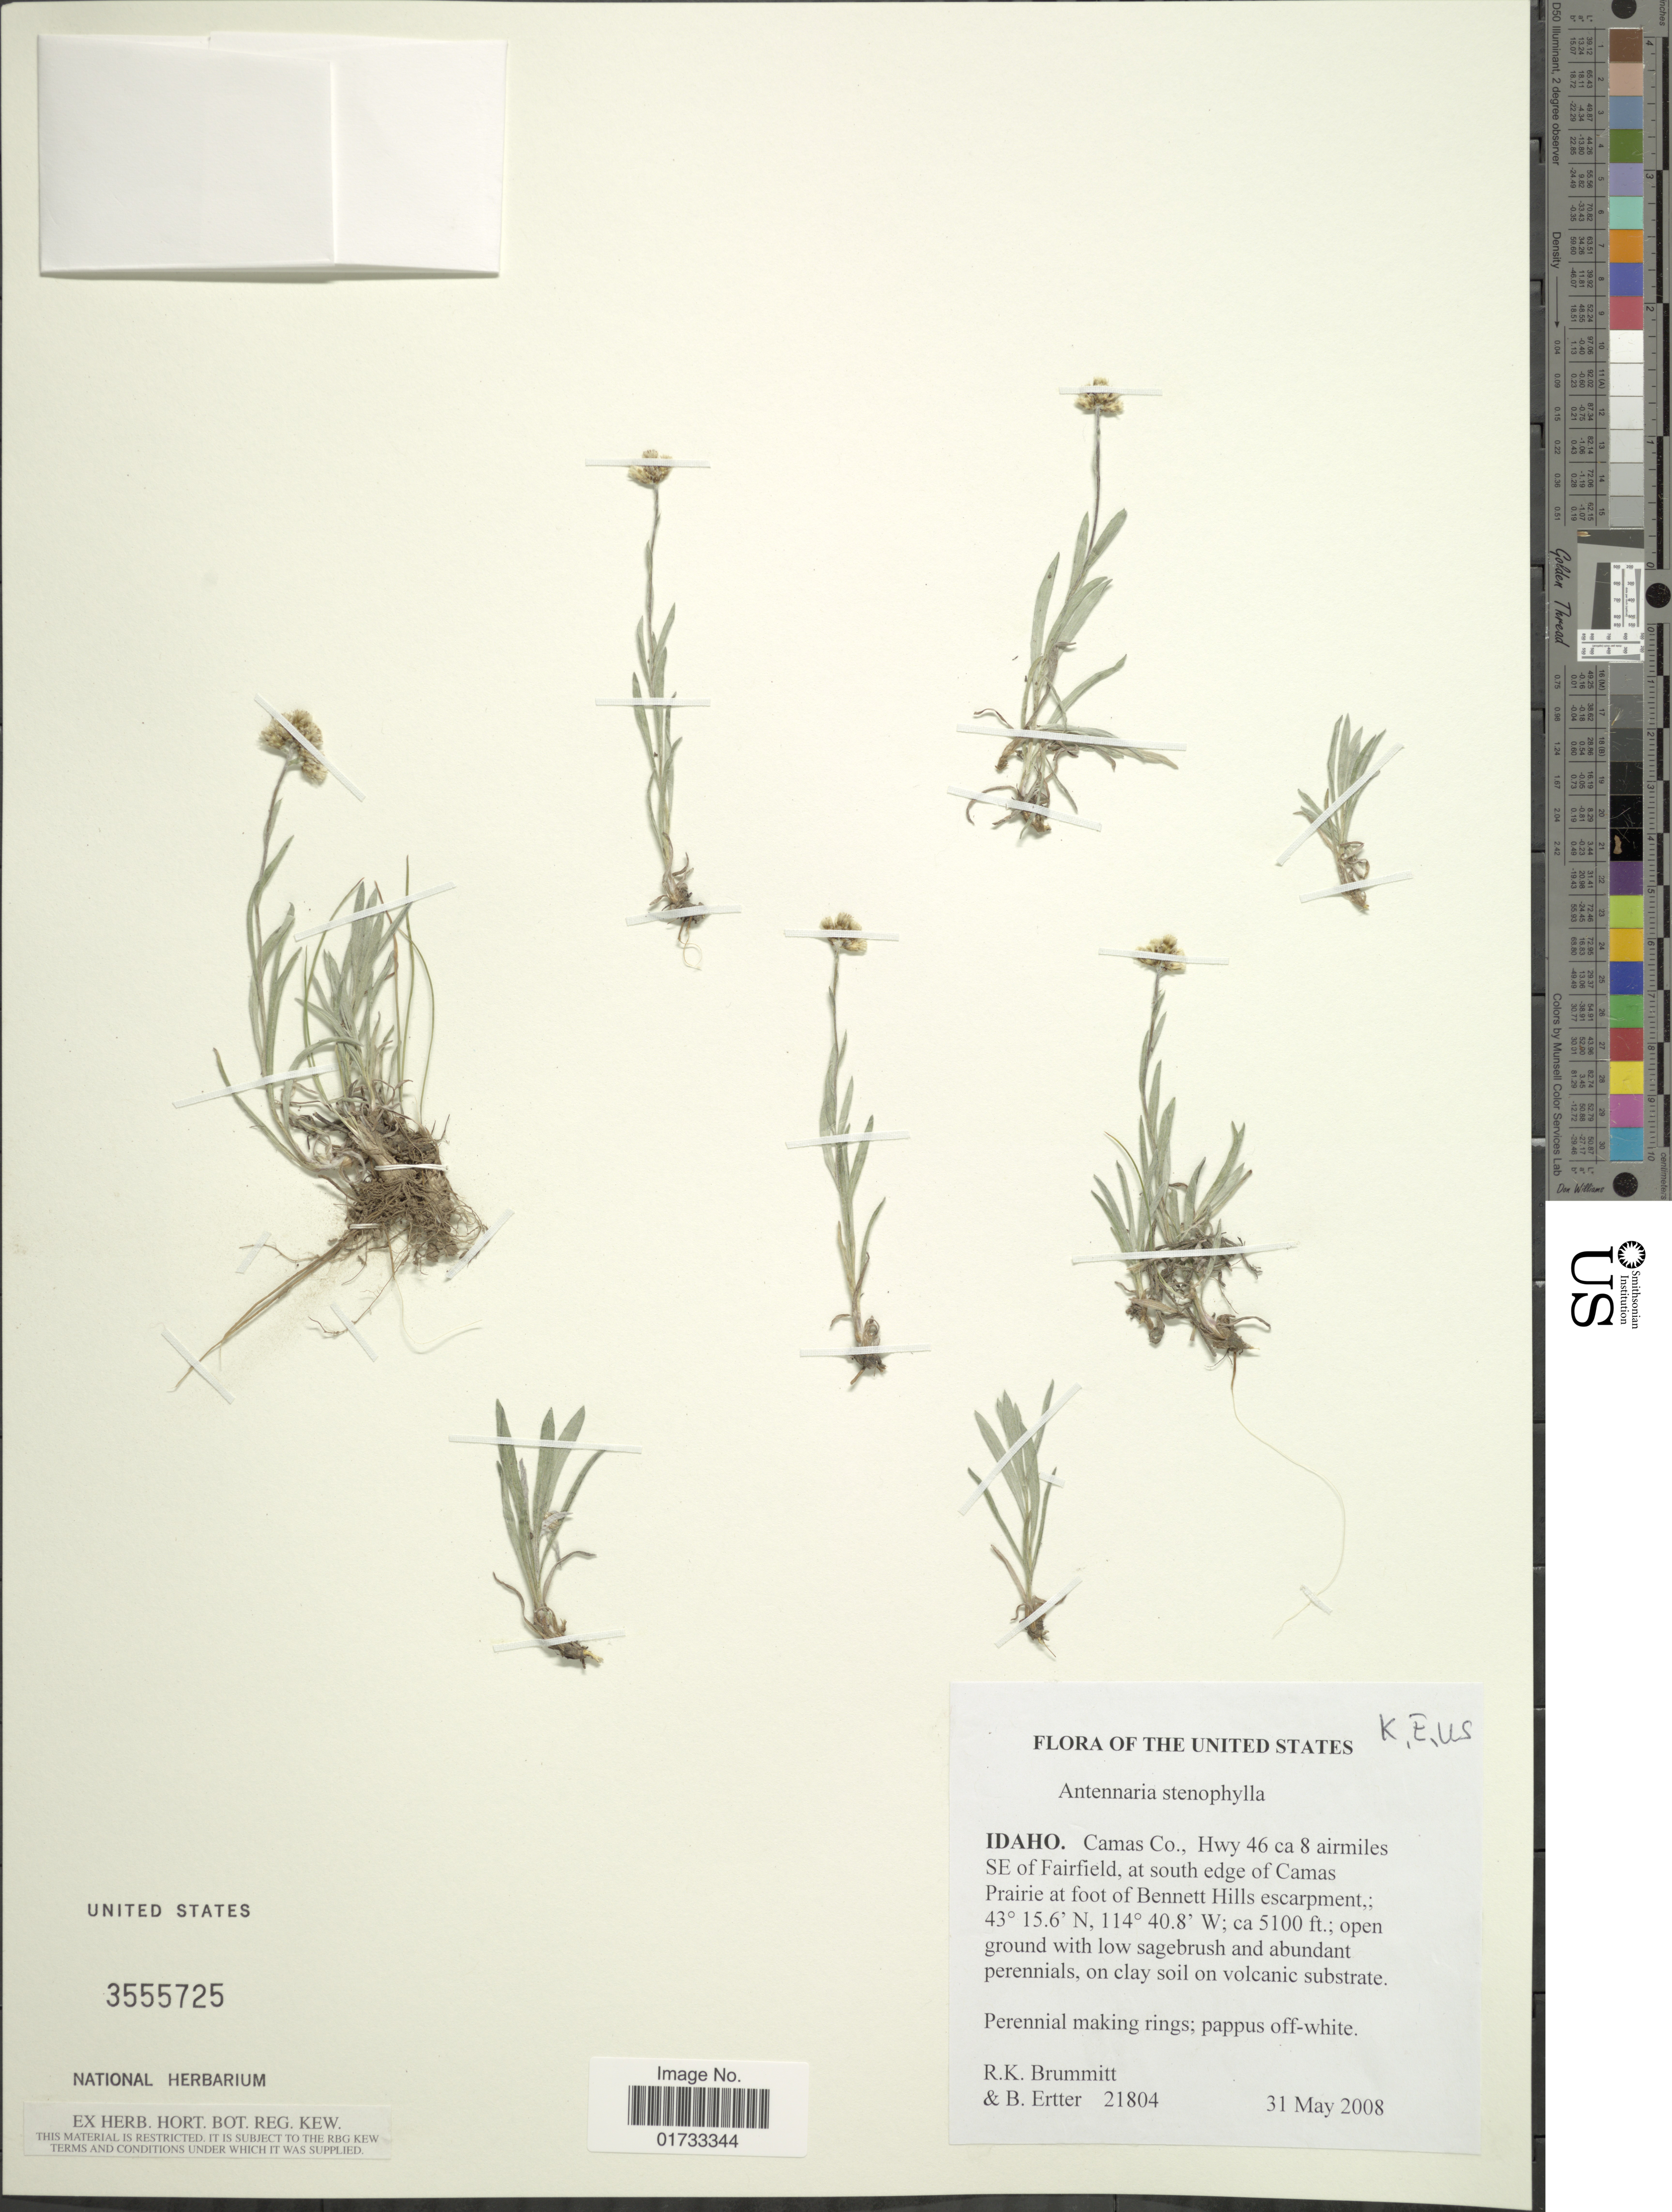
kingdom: Plantae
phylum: Tracheophyta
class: Magnoliopsida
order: Asterales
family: Asteraceae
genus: Antennaria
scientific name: Antennaria stenophylla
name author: (A. Gray) A. Gray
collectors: R. Brummitt & B. Ertter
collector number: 21804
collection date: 2008-05-31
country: United States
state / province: Idaho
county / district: Camas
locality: Camas Co., Hwy 46 ca 8 airmiles SE of Fairfield, at south edge of Camas Prairie at foot of Bennett Hills escarpment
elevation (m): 1554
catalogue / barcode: US 3555725